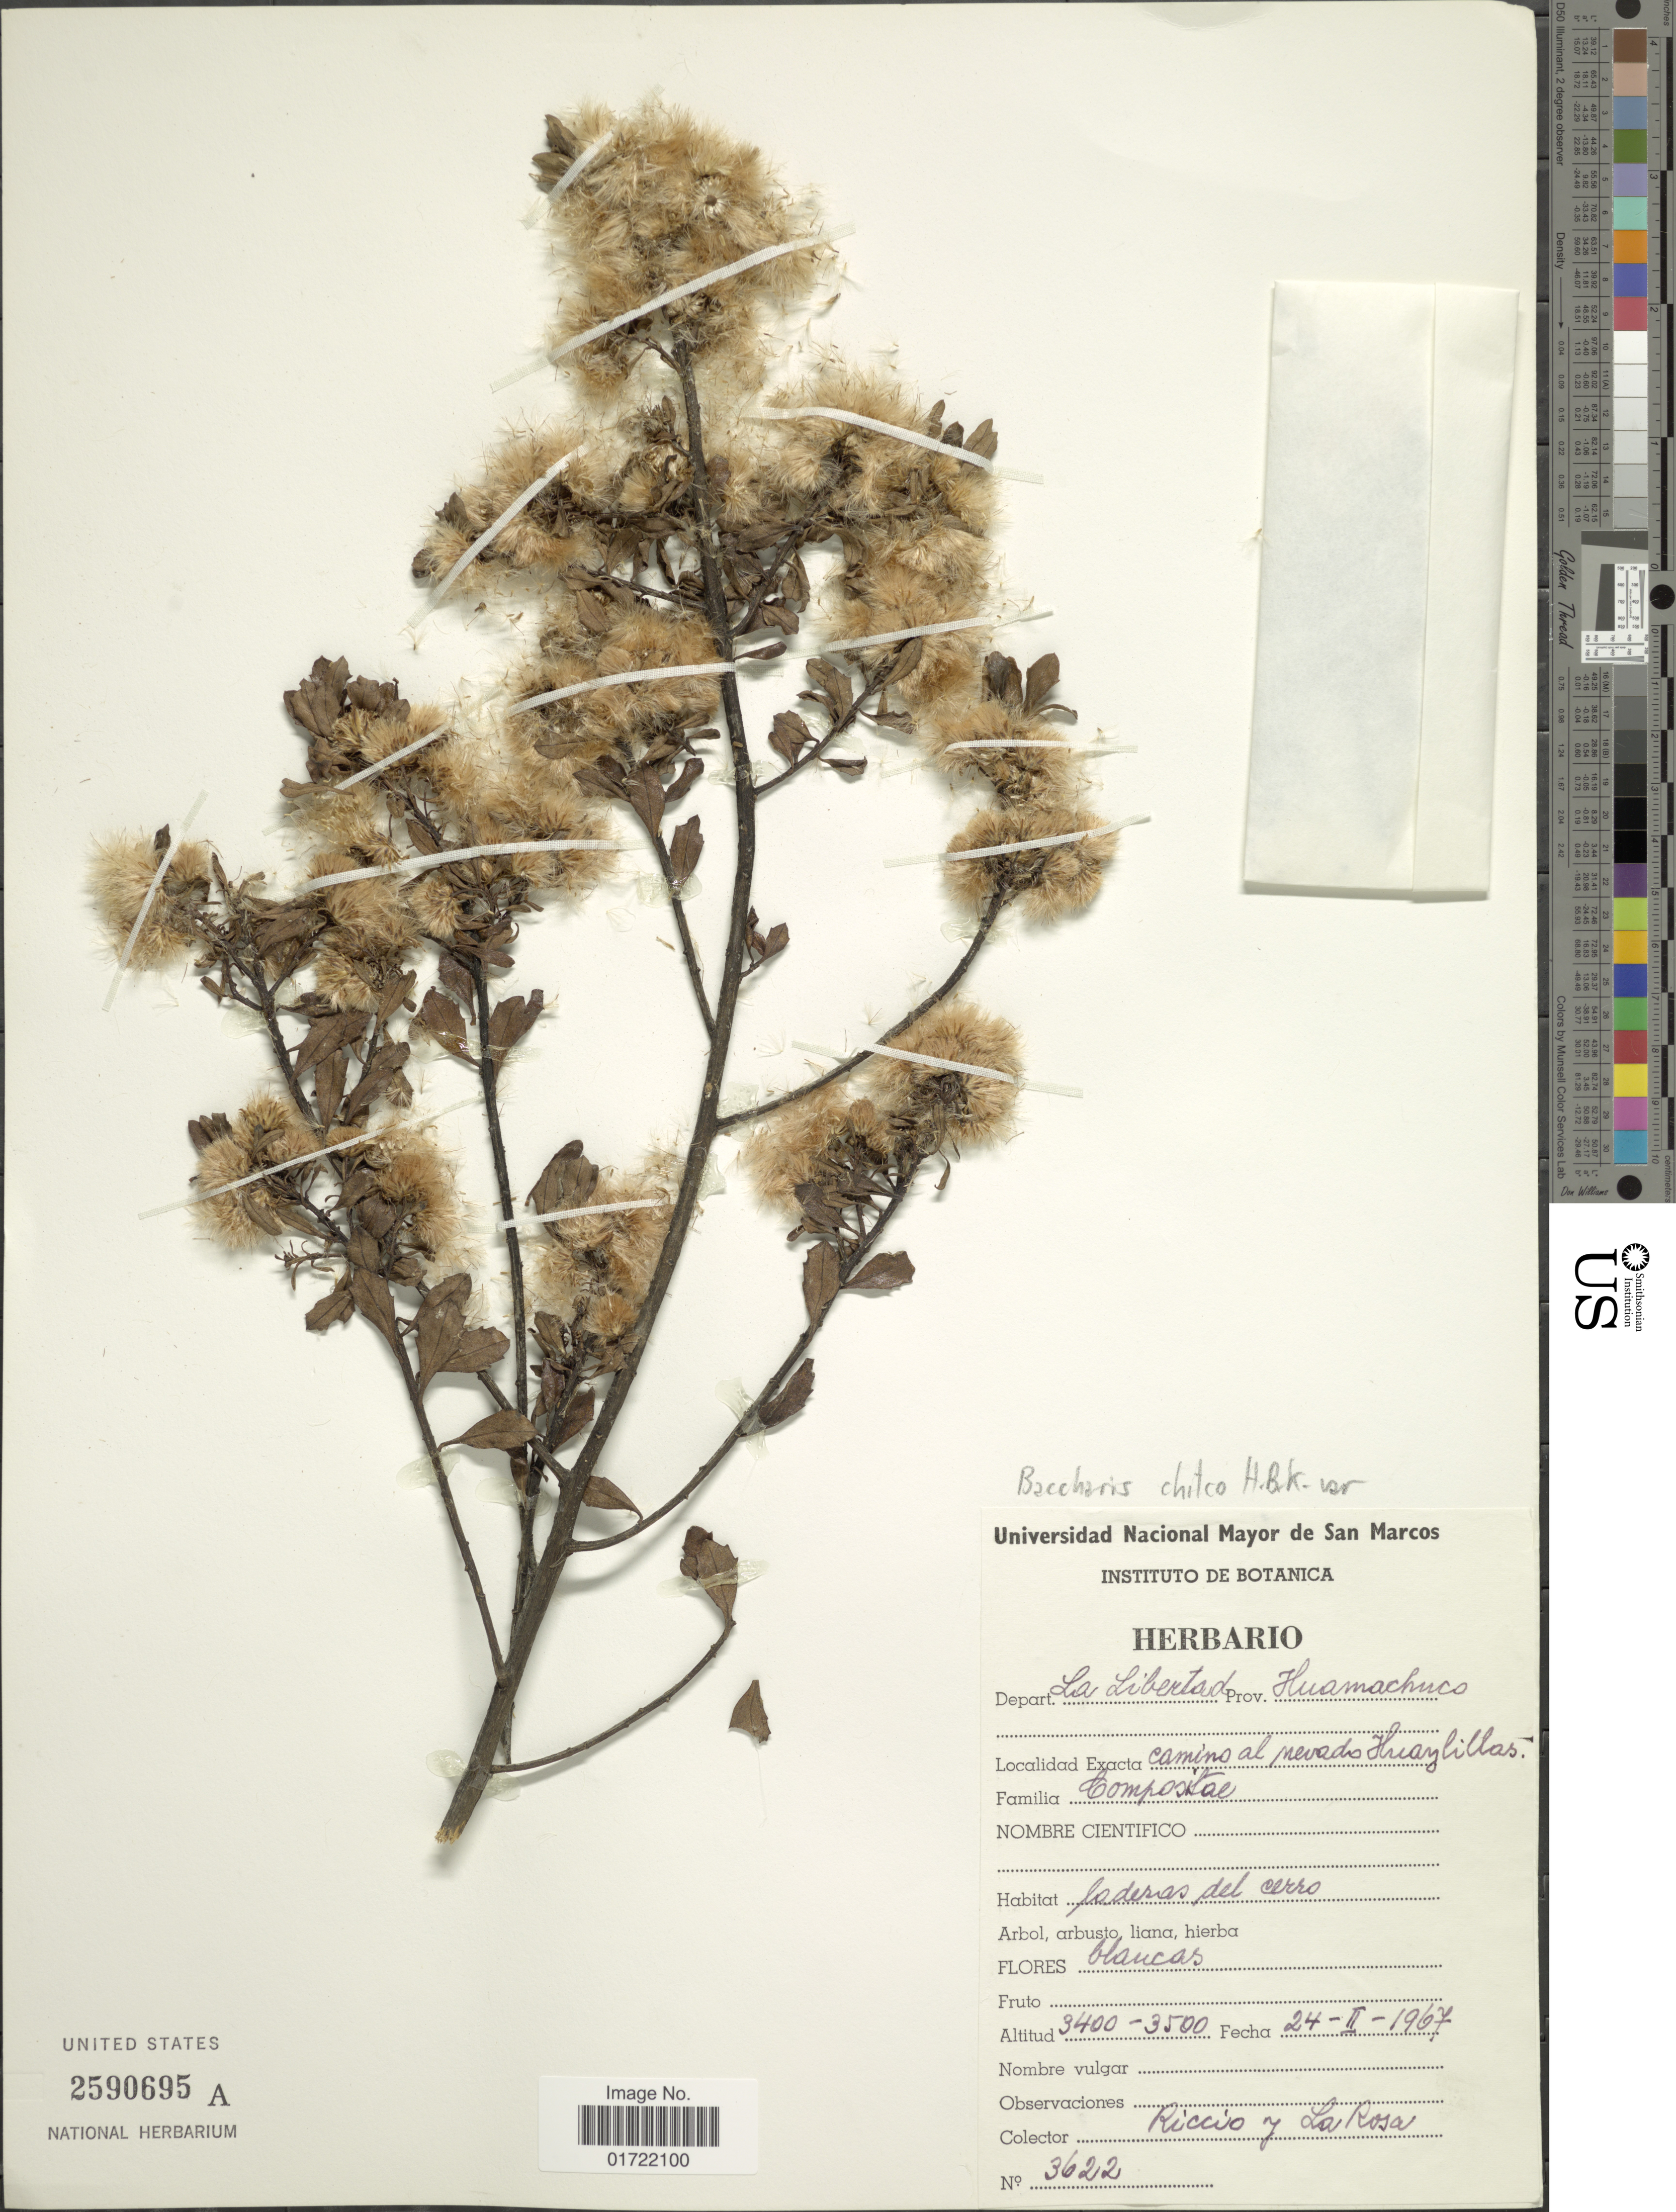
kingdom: Plantae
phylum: Tracheophyta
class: Magnoliopsida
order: Asterales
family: Asteraceae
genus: Baccharis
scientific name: Baccharis chilco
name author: Kunth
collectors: Riccio & J. A. Pérez de la Rosa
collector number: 3622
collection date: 1967-02-24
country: Peru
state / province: La Libertad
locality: Camino al nevado Huaylillas, Prov. Huamachuco, Depart. La Libertad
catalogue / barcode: US 3590695A